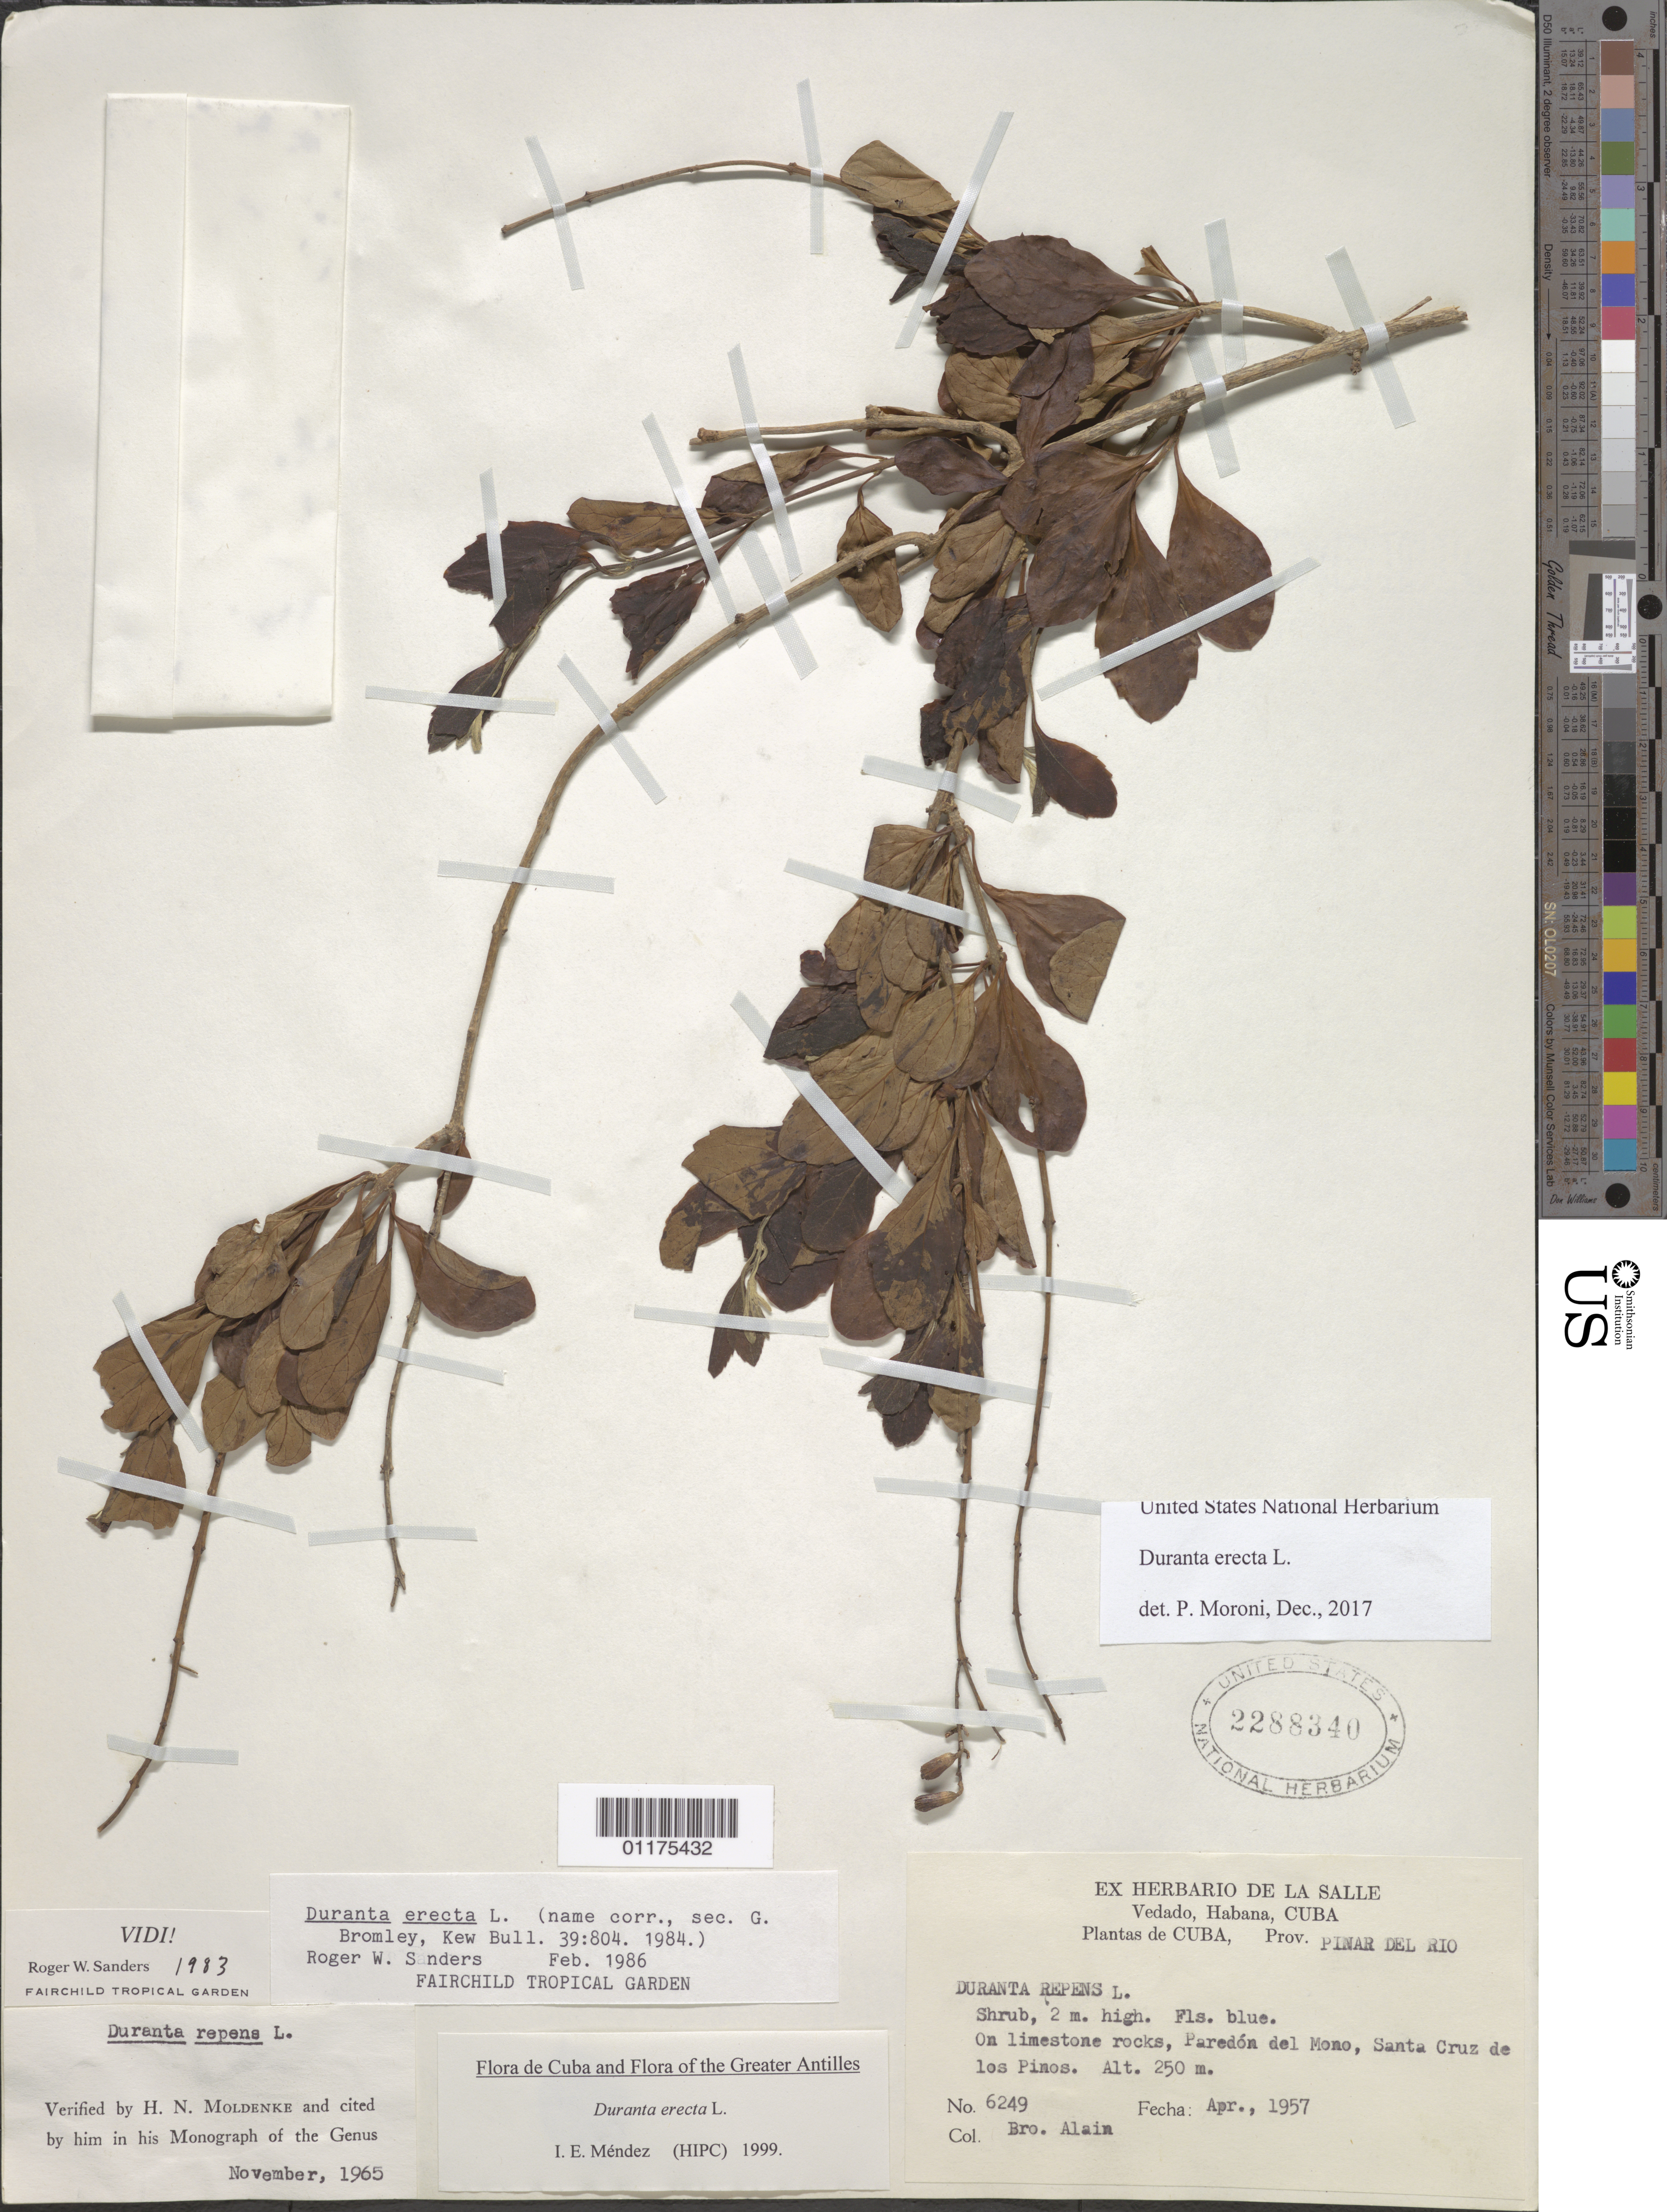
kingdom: Plantae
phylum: Tracheophyta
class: Magnoliopsida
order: Lamiales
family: Verbenaceae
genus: Duranta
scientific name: Duranta erecta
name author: L.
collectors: A. H. Liogier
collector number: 6249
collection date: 1957-04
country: Cuba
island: Cuba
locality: Santa Cruz de los Pinos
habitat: Limestone rocks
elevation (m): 250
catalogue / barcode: US 2288340